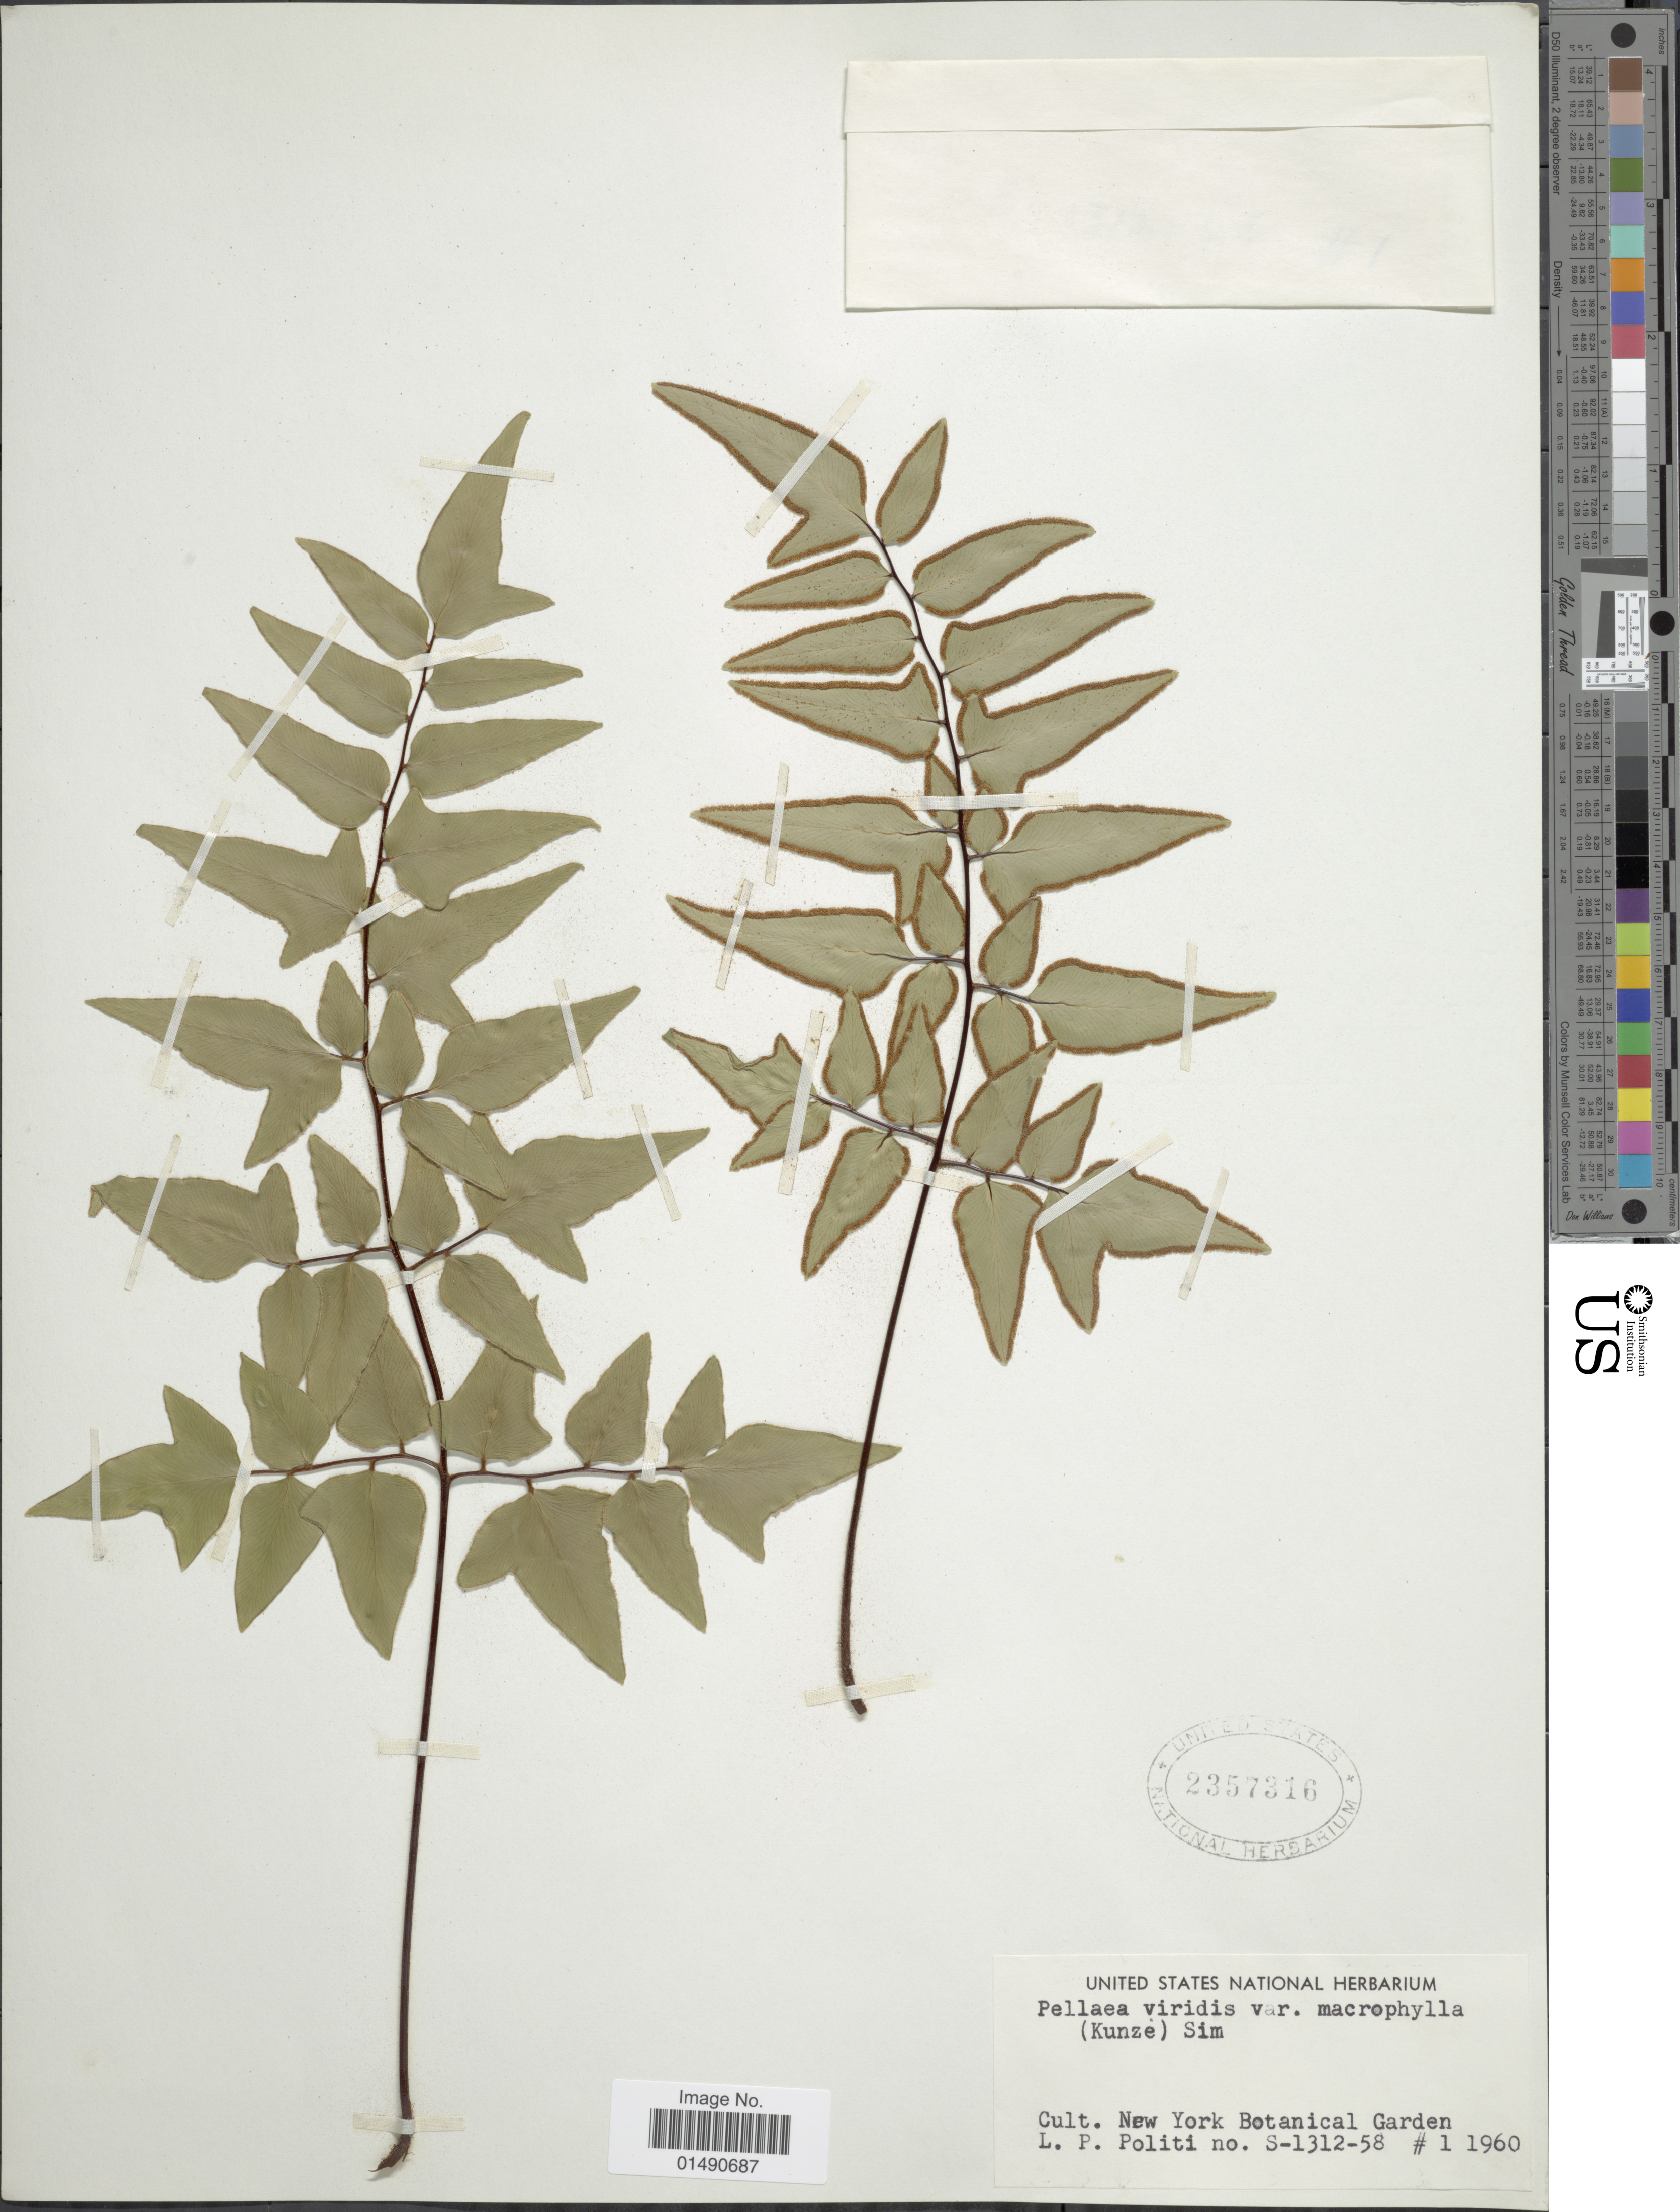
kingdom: Plantae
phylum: Tracheophyta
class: Polypodiopsida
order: Polypodiales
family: Pteridaceae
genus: Pellaea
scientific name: Pellaea viridis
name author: (Forssk.) Prantl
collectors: L. Politi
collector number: S-1312-58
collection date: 1960-01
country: United States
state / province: New York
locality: New York Botanical Garden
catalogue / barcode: US 2357316